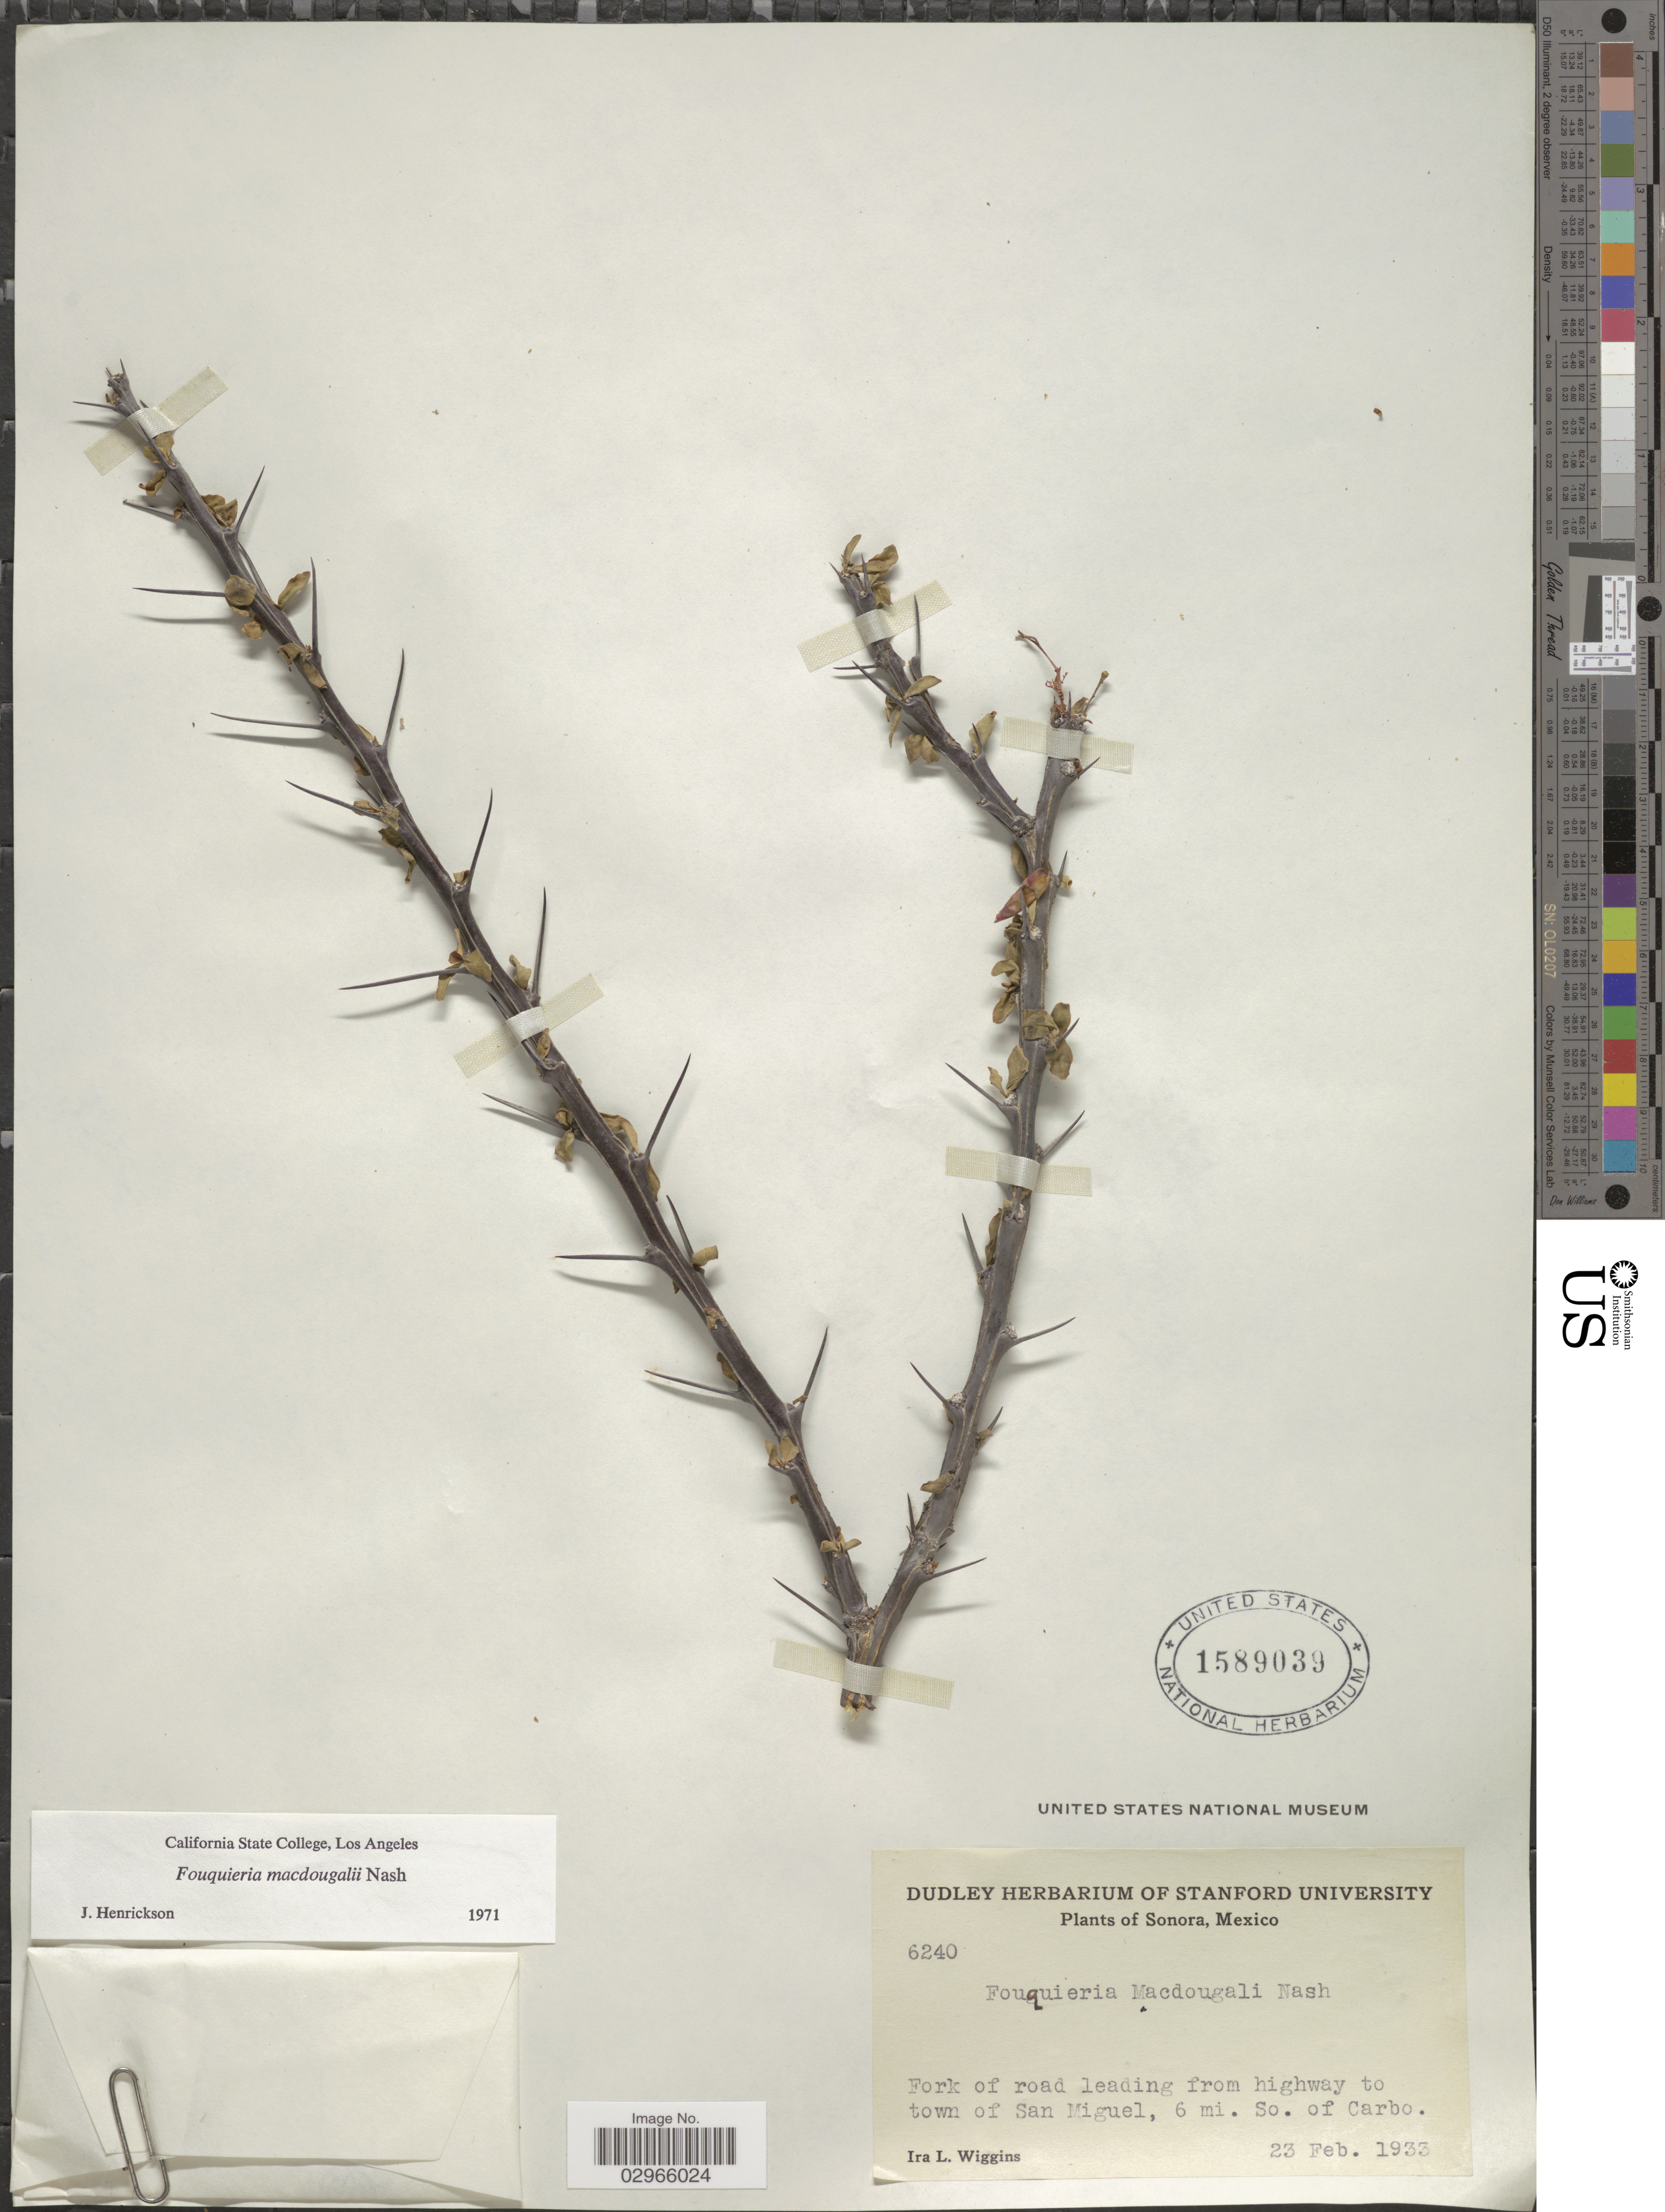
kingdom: Plantae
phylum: Tracheophyta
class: Magnoliopsida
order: Ericales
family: Fouquieriaceae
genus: Fouquieria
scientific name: Fouquieria macdougalii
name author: Nash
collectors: I. L. Wiggins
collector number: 6240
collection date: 1933-02-23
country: Mexico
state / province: Sonora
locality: Fork of road leading from highway to town of San Miguel, 6 mi. So. of Carbo.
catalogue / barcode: US 1589039